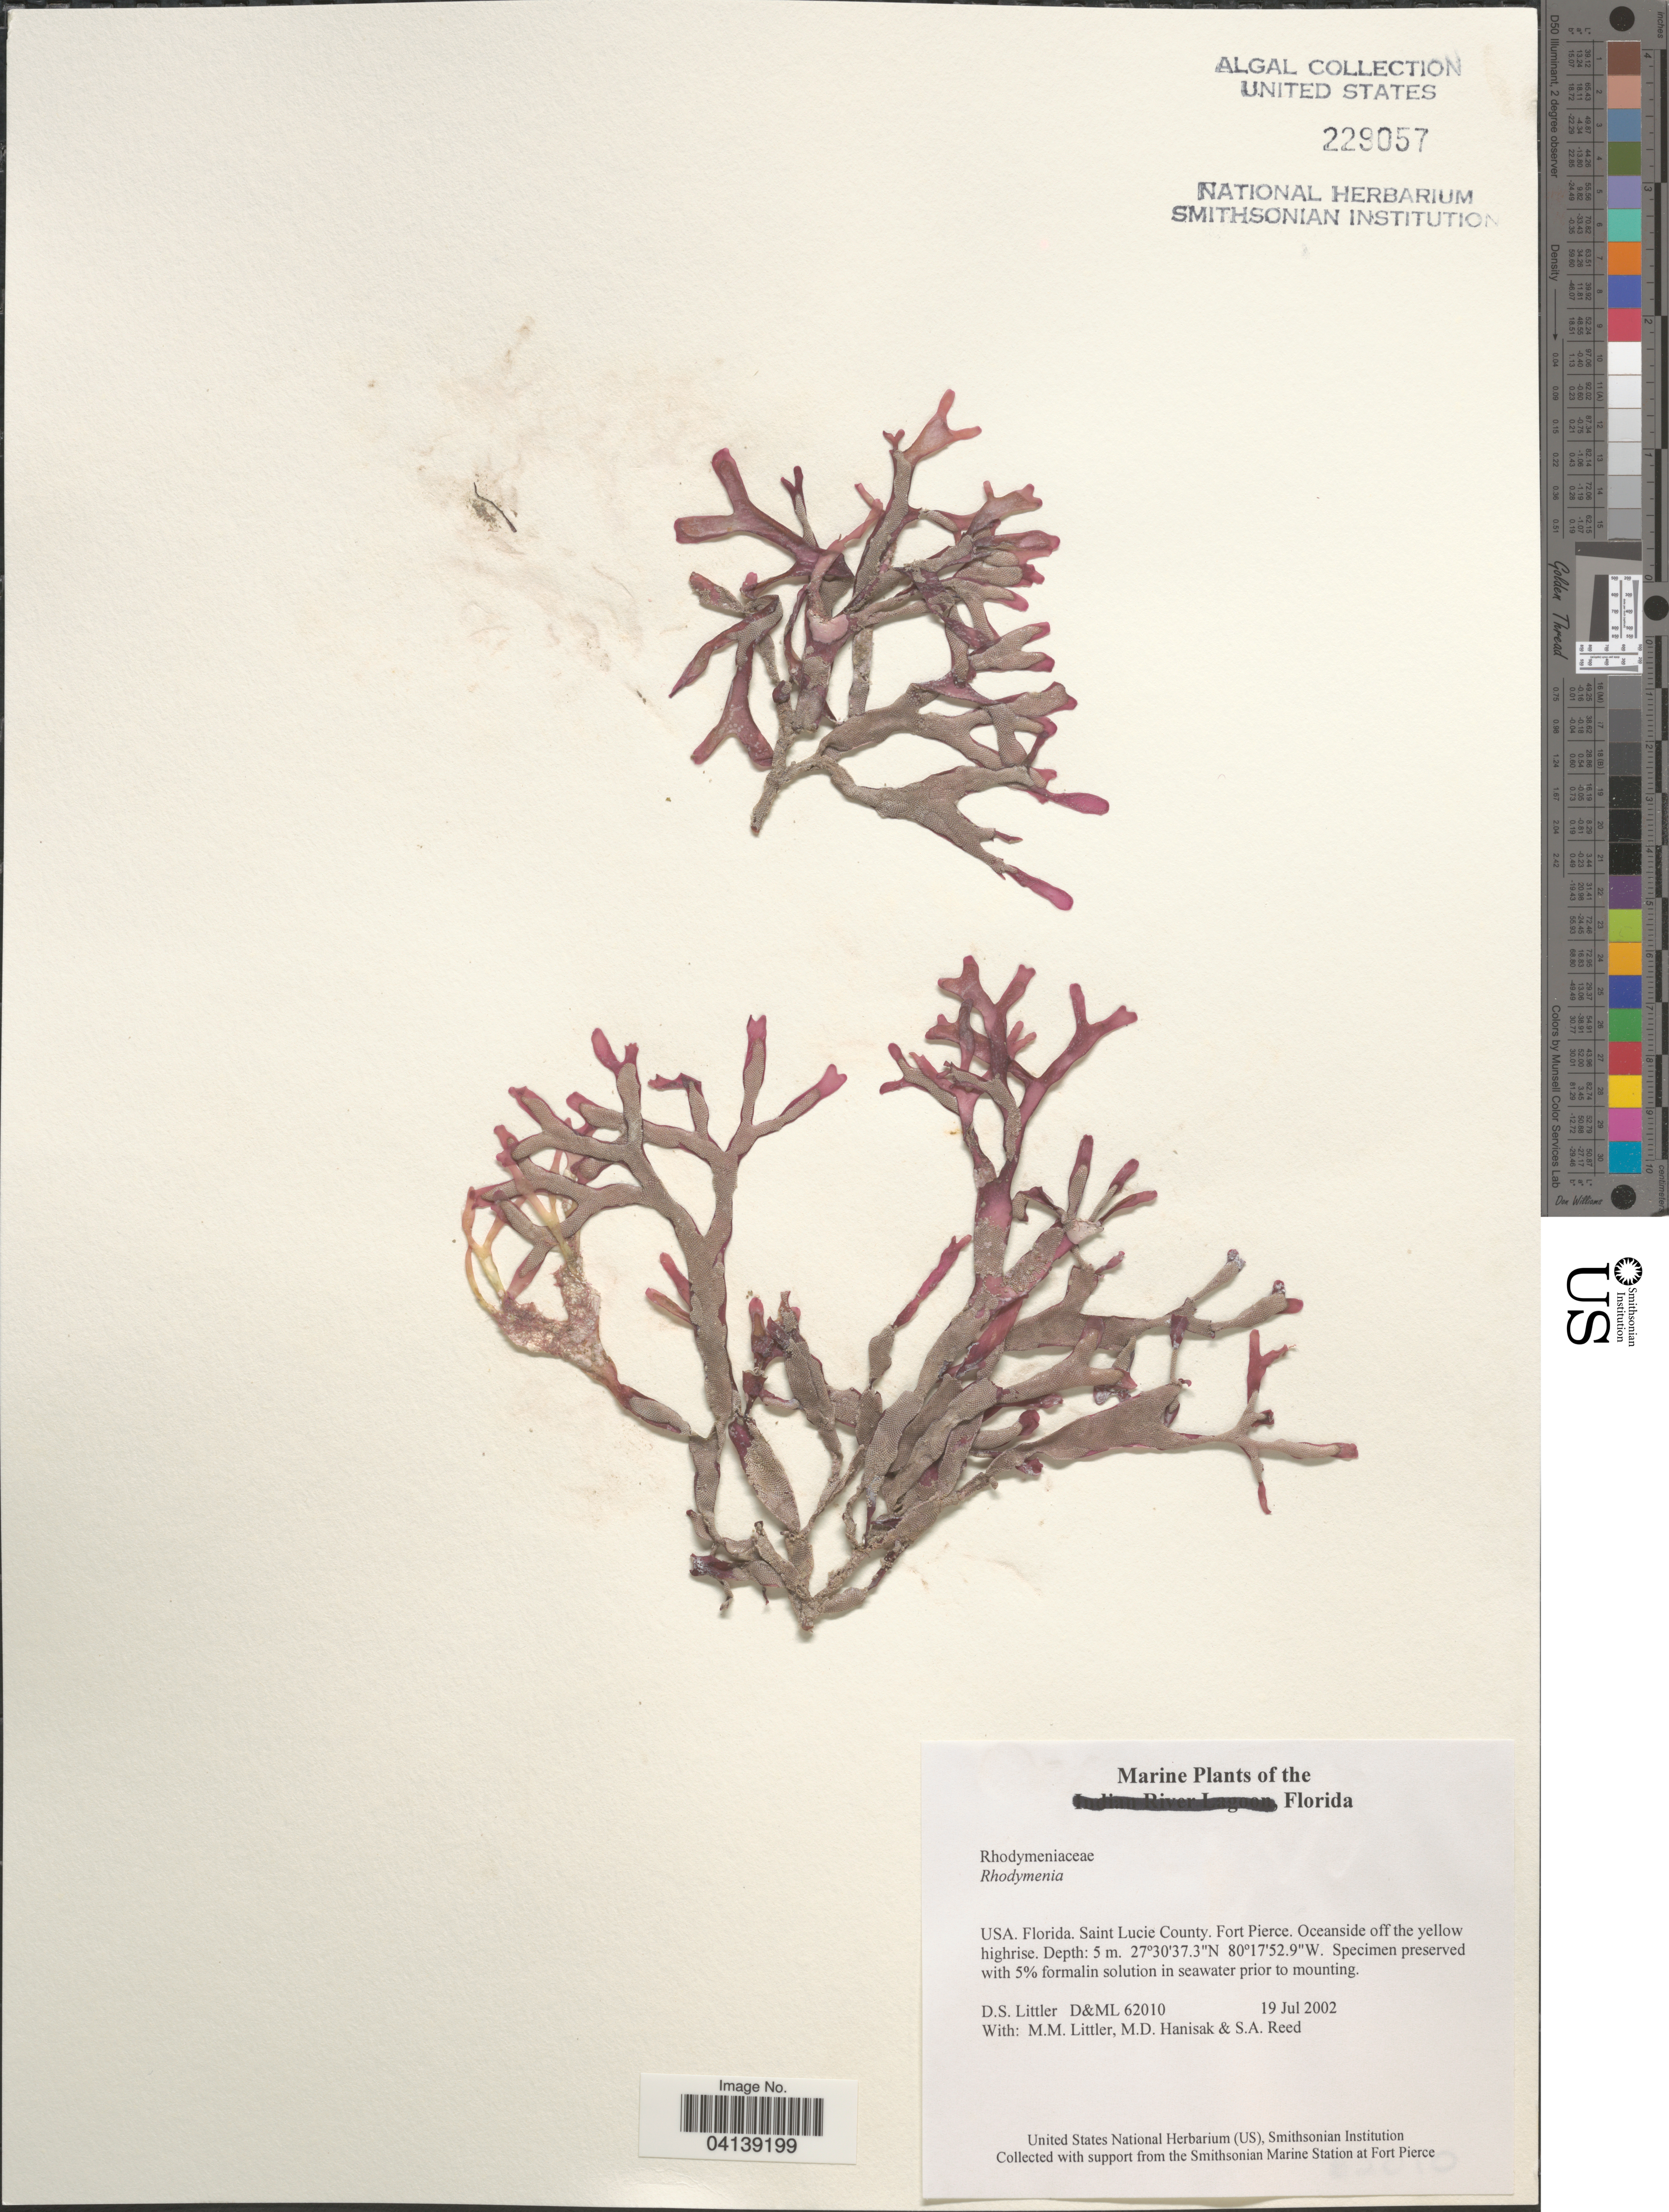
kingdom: Plantae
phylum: Rhodophyta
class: Florideophyceae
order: Rhodymeniales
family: Rhodymeniaceae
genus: Rhodymenia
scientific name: Rhodymenia sp.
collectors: D. S. Littler, M. Hanisak & S. Reed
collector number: D&ML62010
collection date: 2002-07-19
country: United States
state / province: Florida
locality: Saint Lucie County. Fort Pierce. Oceanside off the yellow highrise.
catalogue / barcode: US 229057